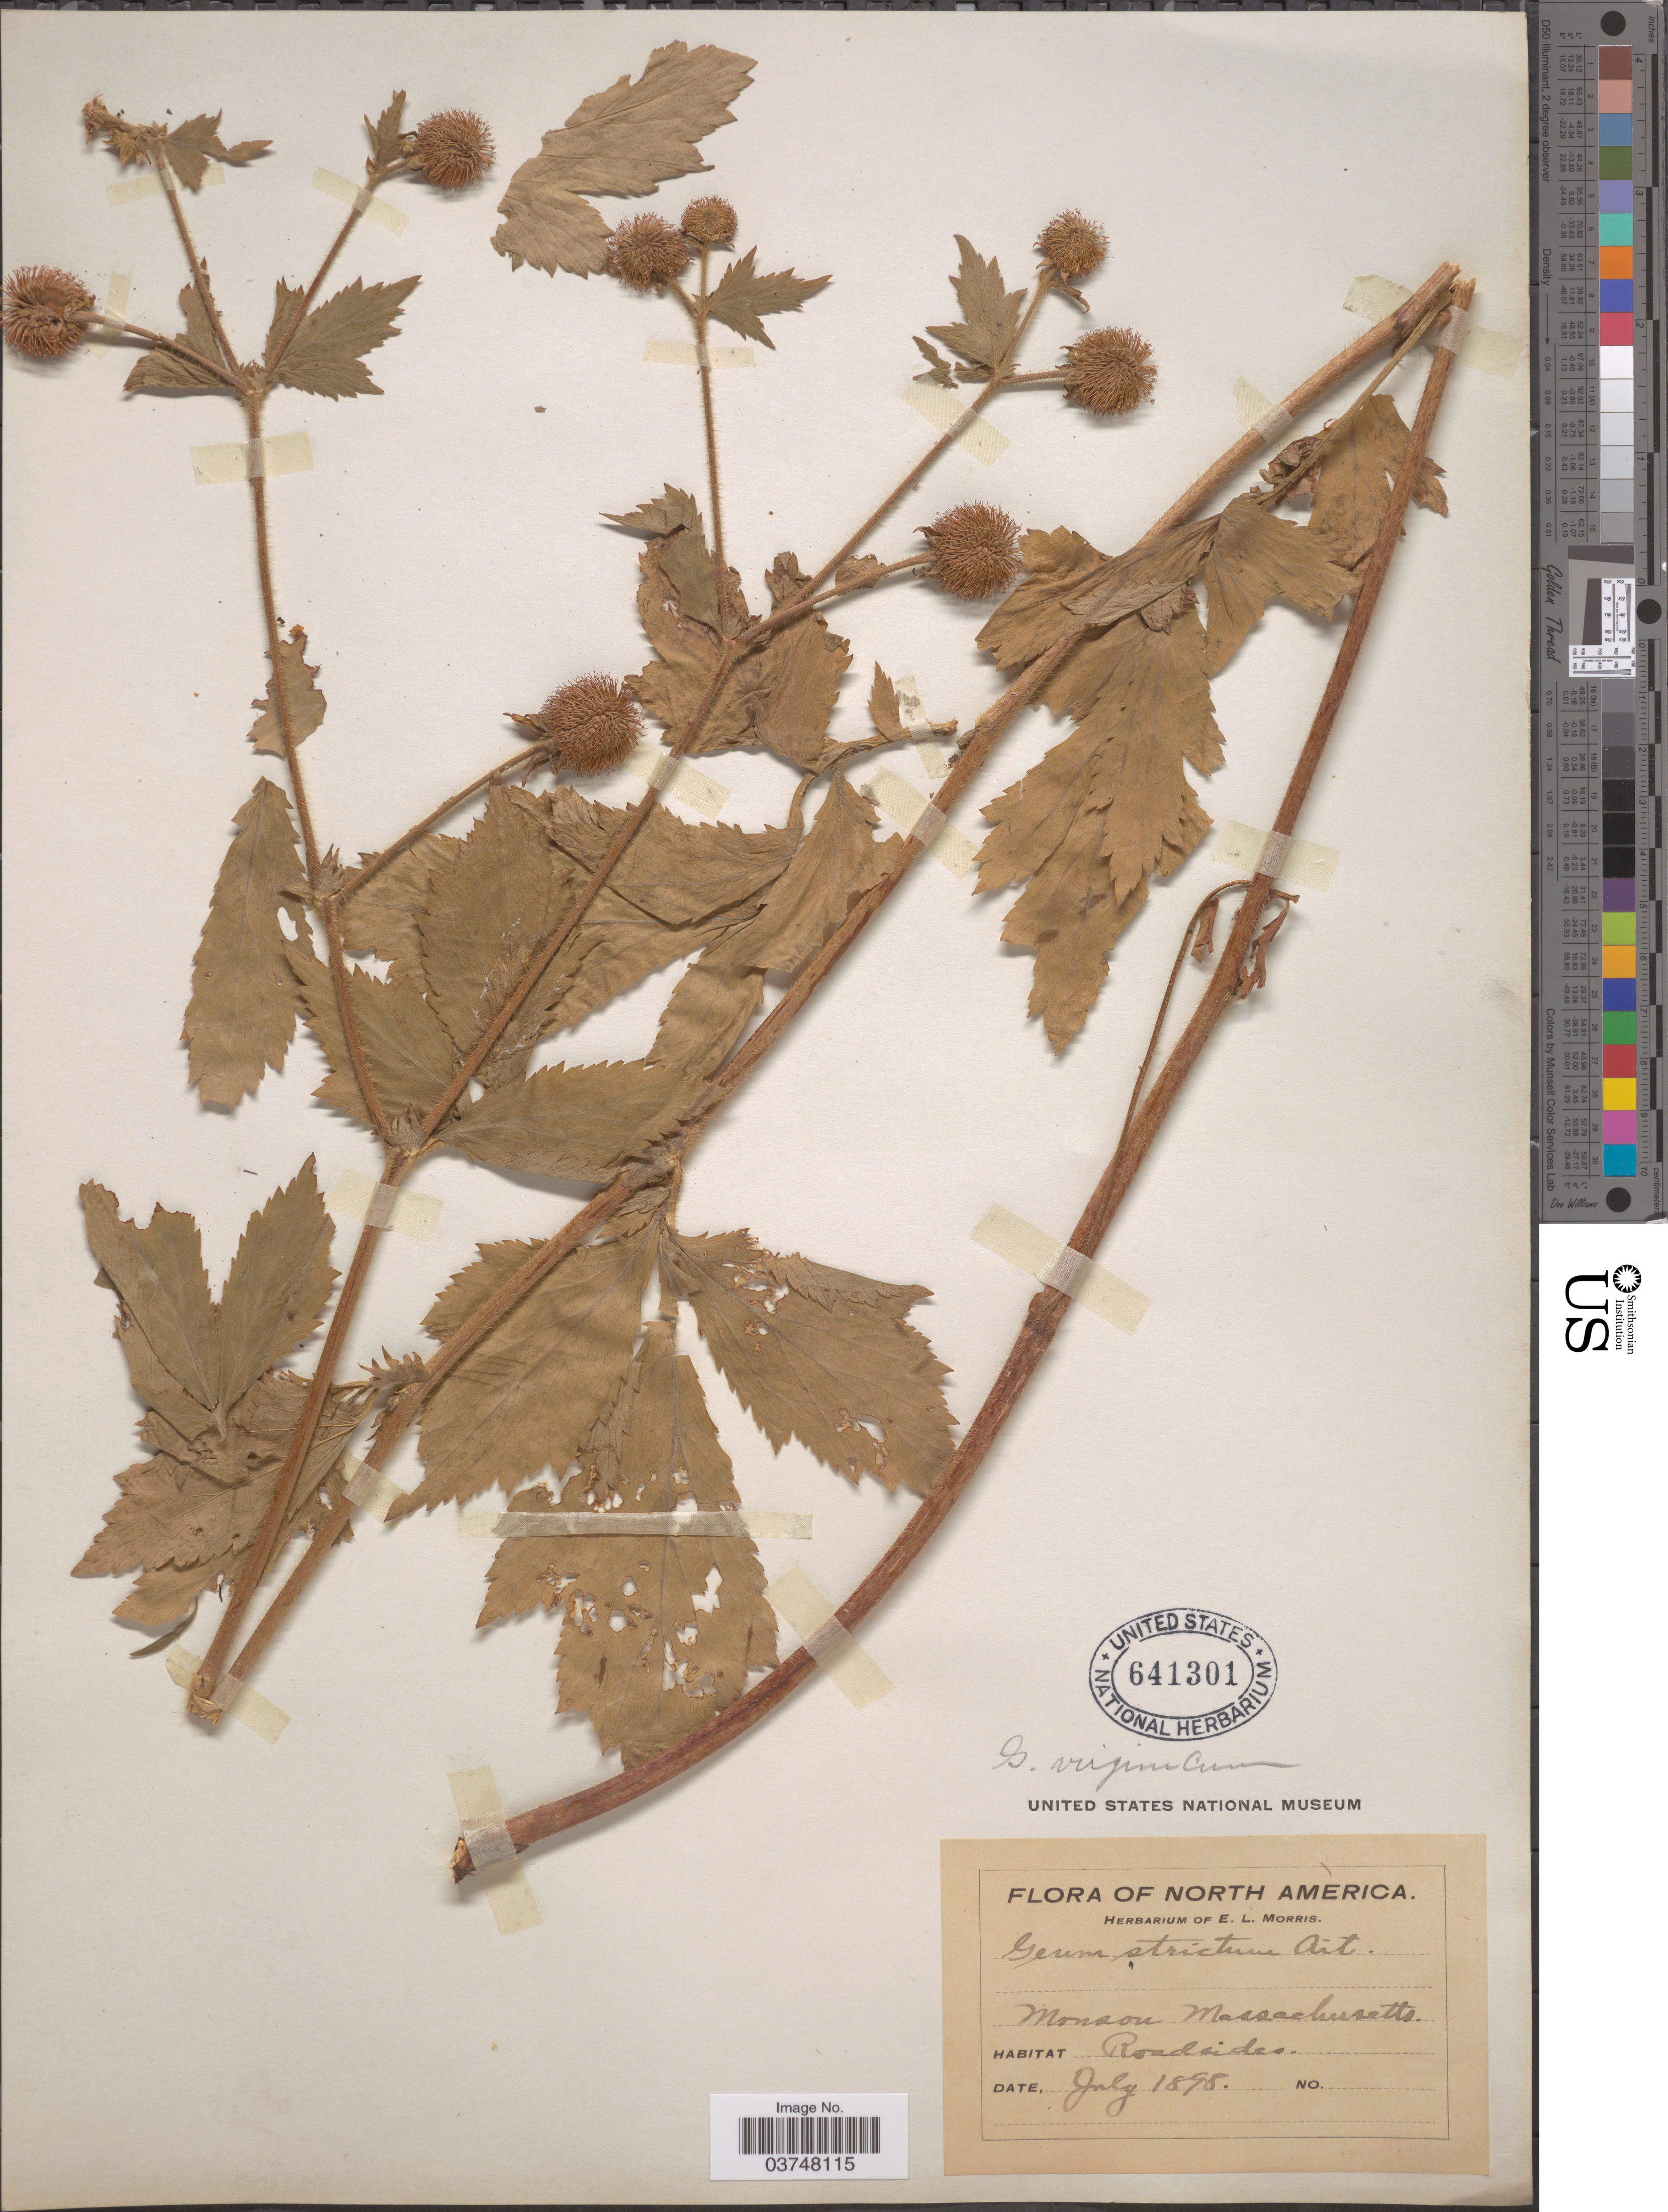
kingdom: Plantae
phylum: Tracheophyta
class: Magnoliopsida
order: Rosales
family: Rosaceae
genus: Geum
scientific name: Geum virginianum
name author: L.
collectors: ex herb. E.L. Morris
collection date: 1898-07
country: United States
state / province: Massachusetts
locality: Monson. Roadsides.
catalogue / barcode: US 641301